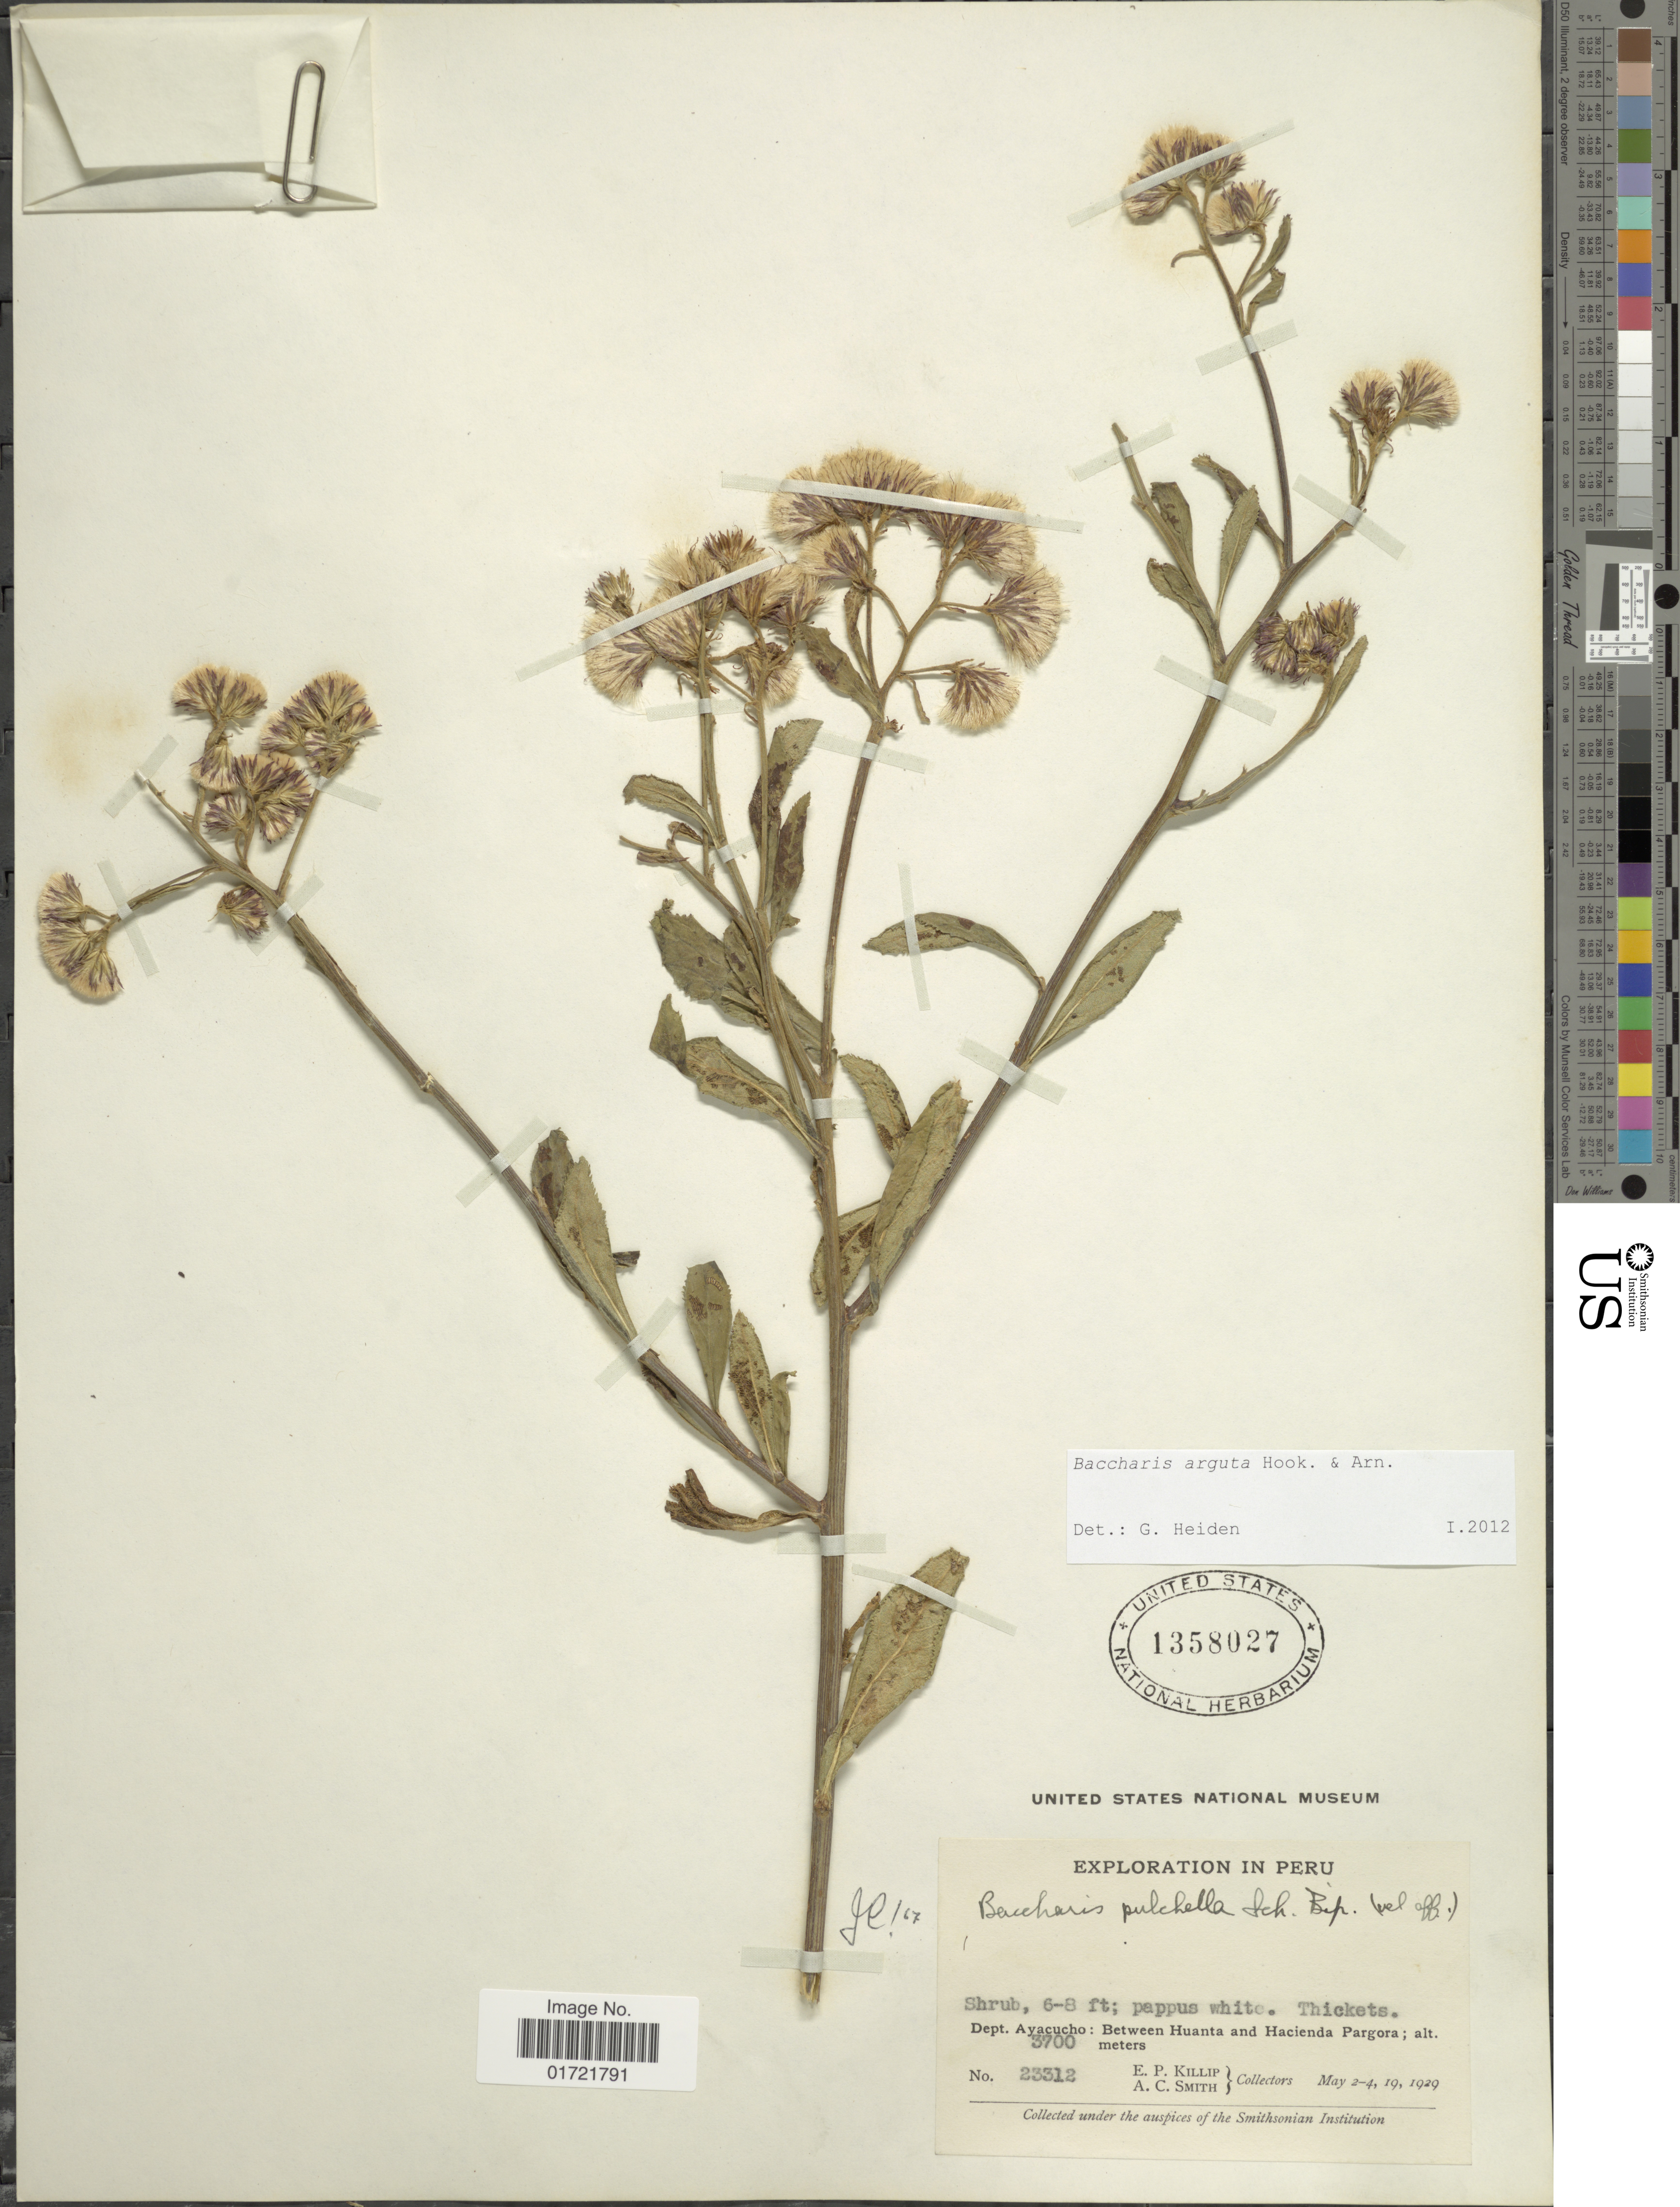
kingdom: Plantae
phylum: Tracheophyta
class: Magnoliopsida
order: Asterales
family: Asteraceae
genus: Baccharis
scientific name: Baccharis arguta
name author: Gillies ex Hook. & Arn.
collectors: E. P. Killip & A. C. Smith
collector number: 23312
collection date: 1929-05-02/1929-05-04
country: Peru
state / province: Ayacucho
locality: Dept. Ayacucho: Between Huanta and Hacienda Pargora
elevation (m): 3700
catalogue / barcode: US 1358027